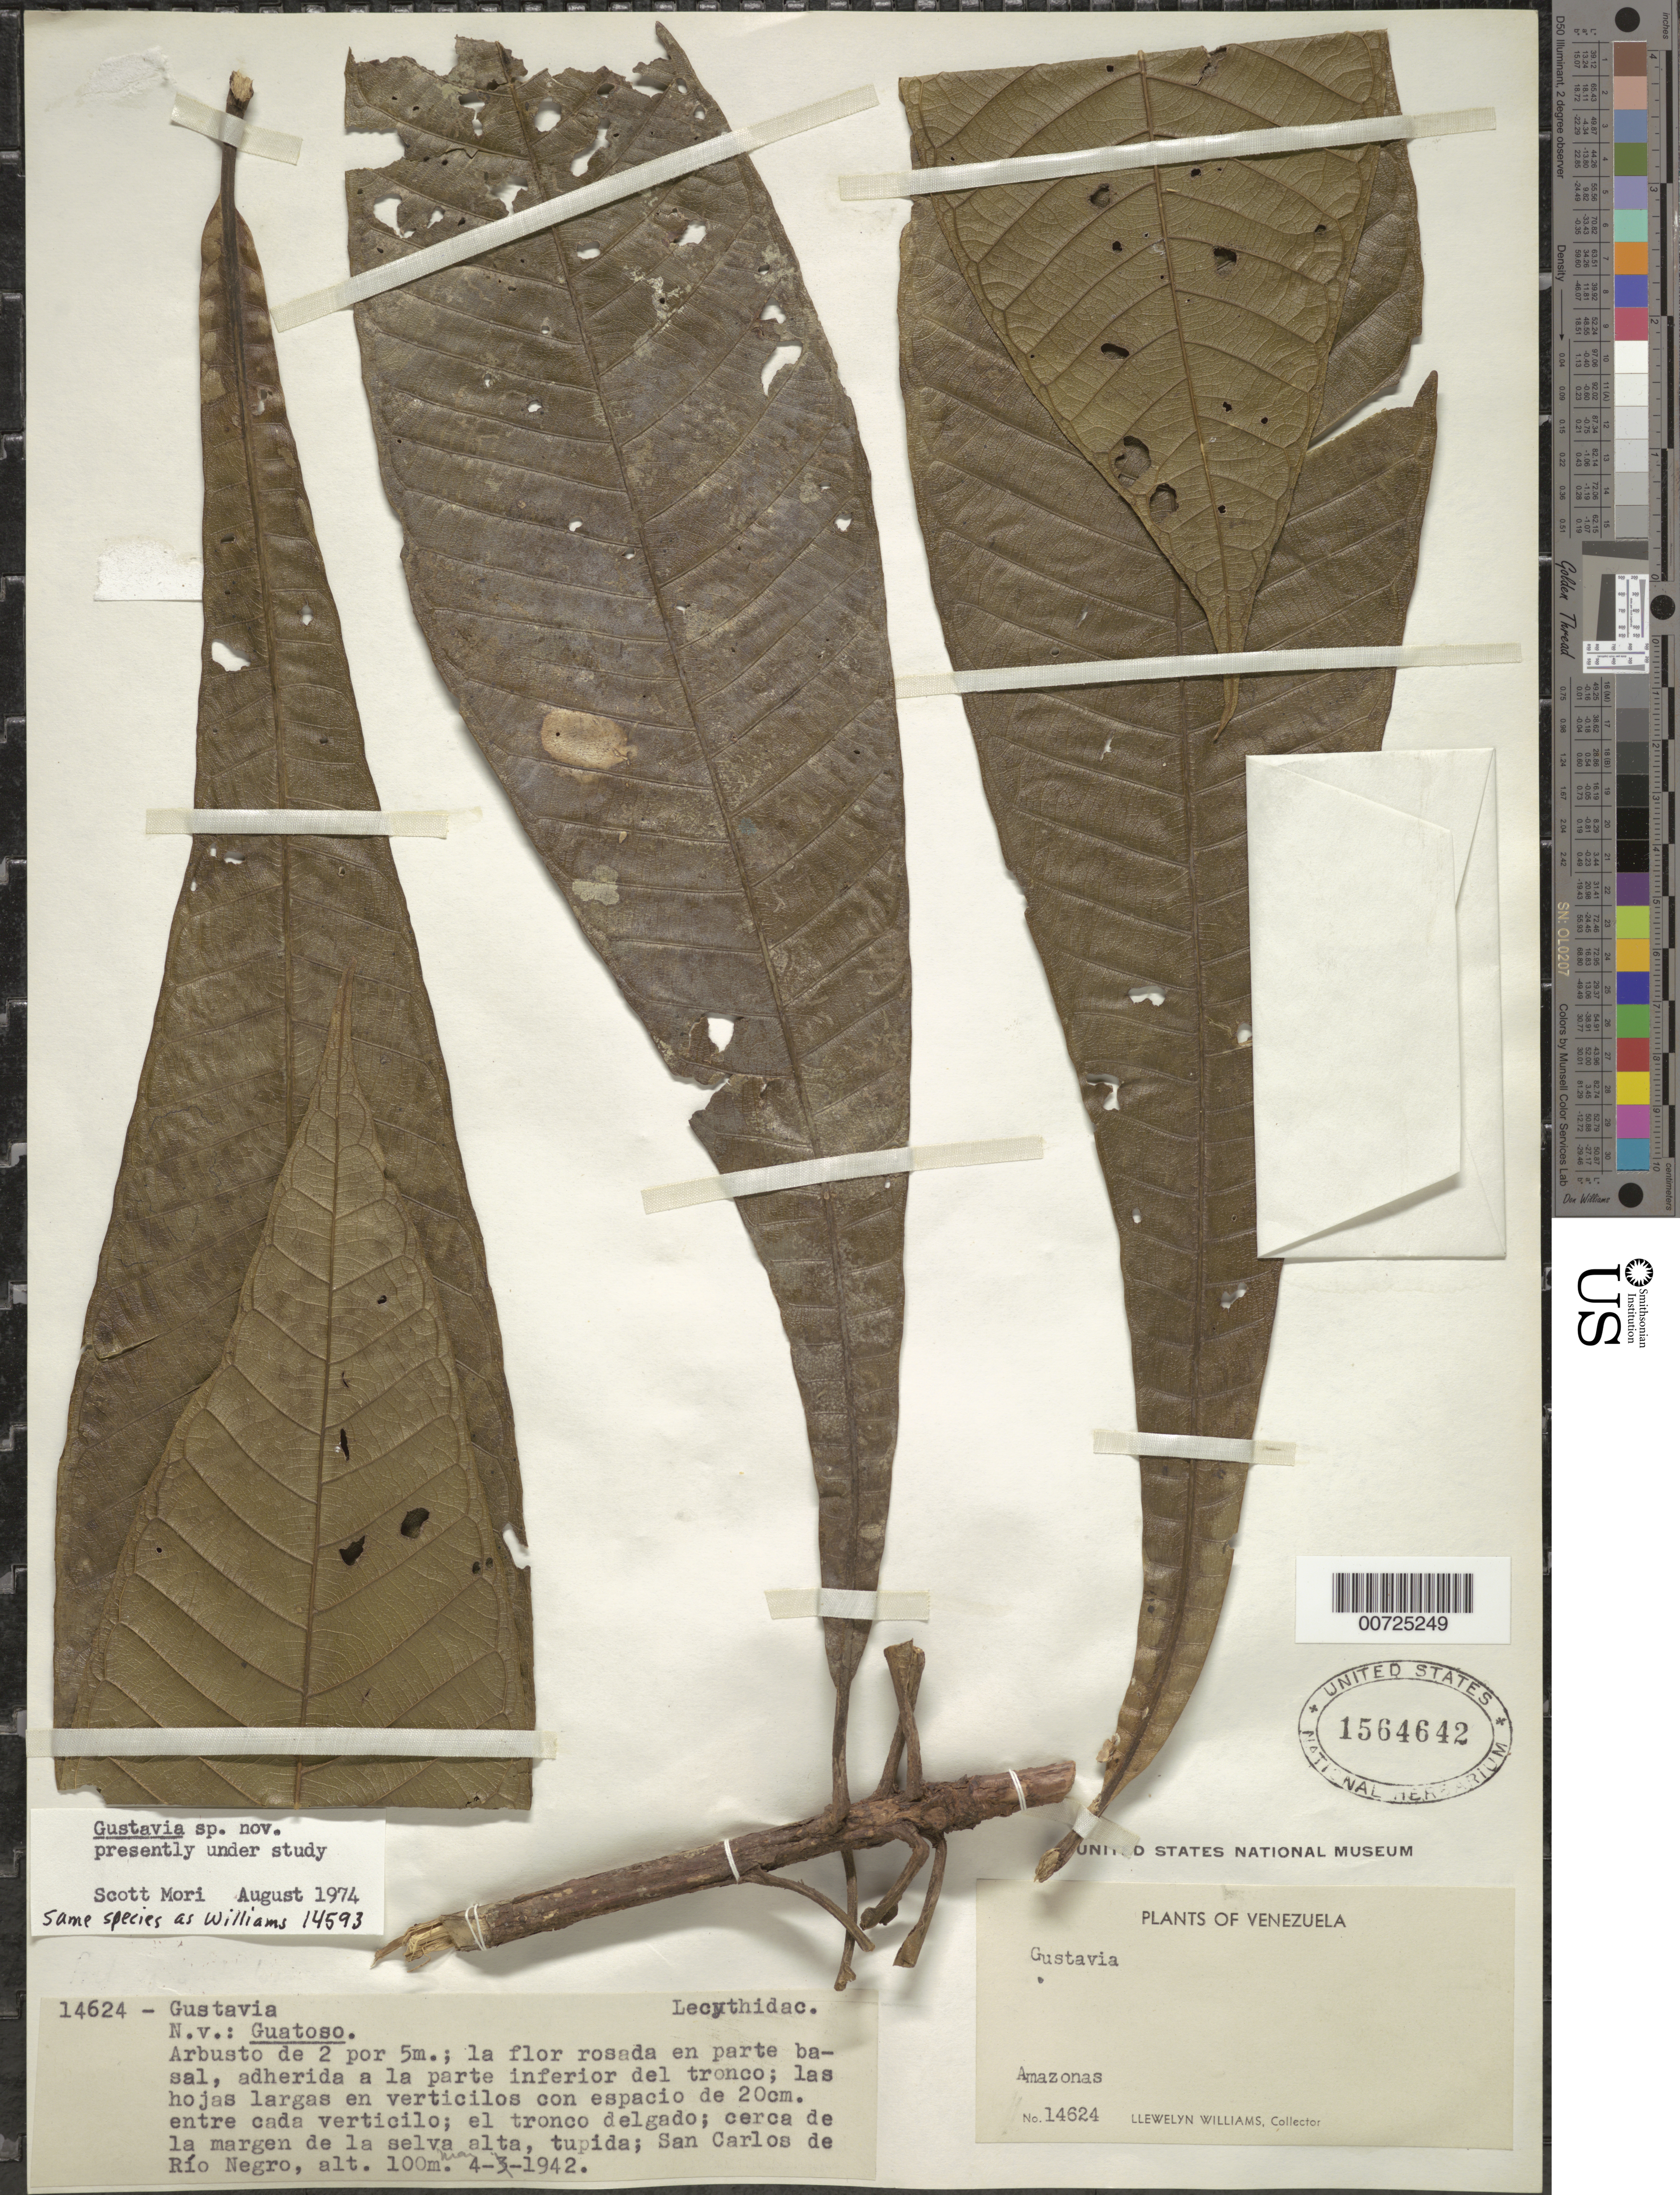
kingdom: Plantae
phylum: Tracheophyta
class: Magnoliopsida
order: Ericales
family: Lecythidaceae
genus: Gustavia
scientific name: Gustavia sp.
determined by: Mori, Scott A.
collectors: Ll. Williams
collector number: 14624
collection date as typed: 3-Mar-42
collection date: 1942-03-03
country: Venezuela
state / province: Amazonas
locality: San Carlos de Río Negro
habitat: Edge of dense, high forest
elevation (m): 100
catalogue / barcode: US 1564642